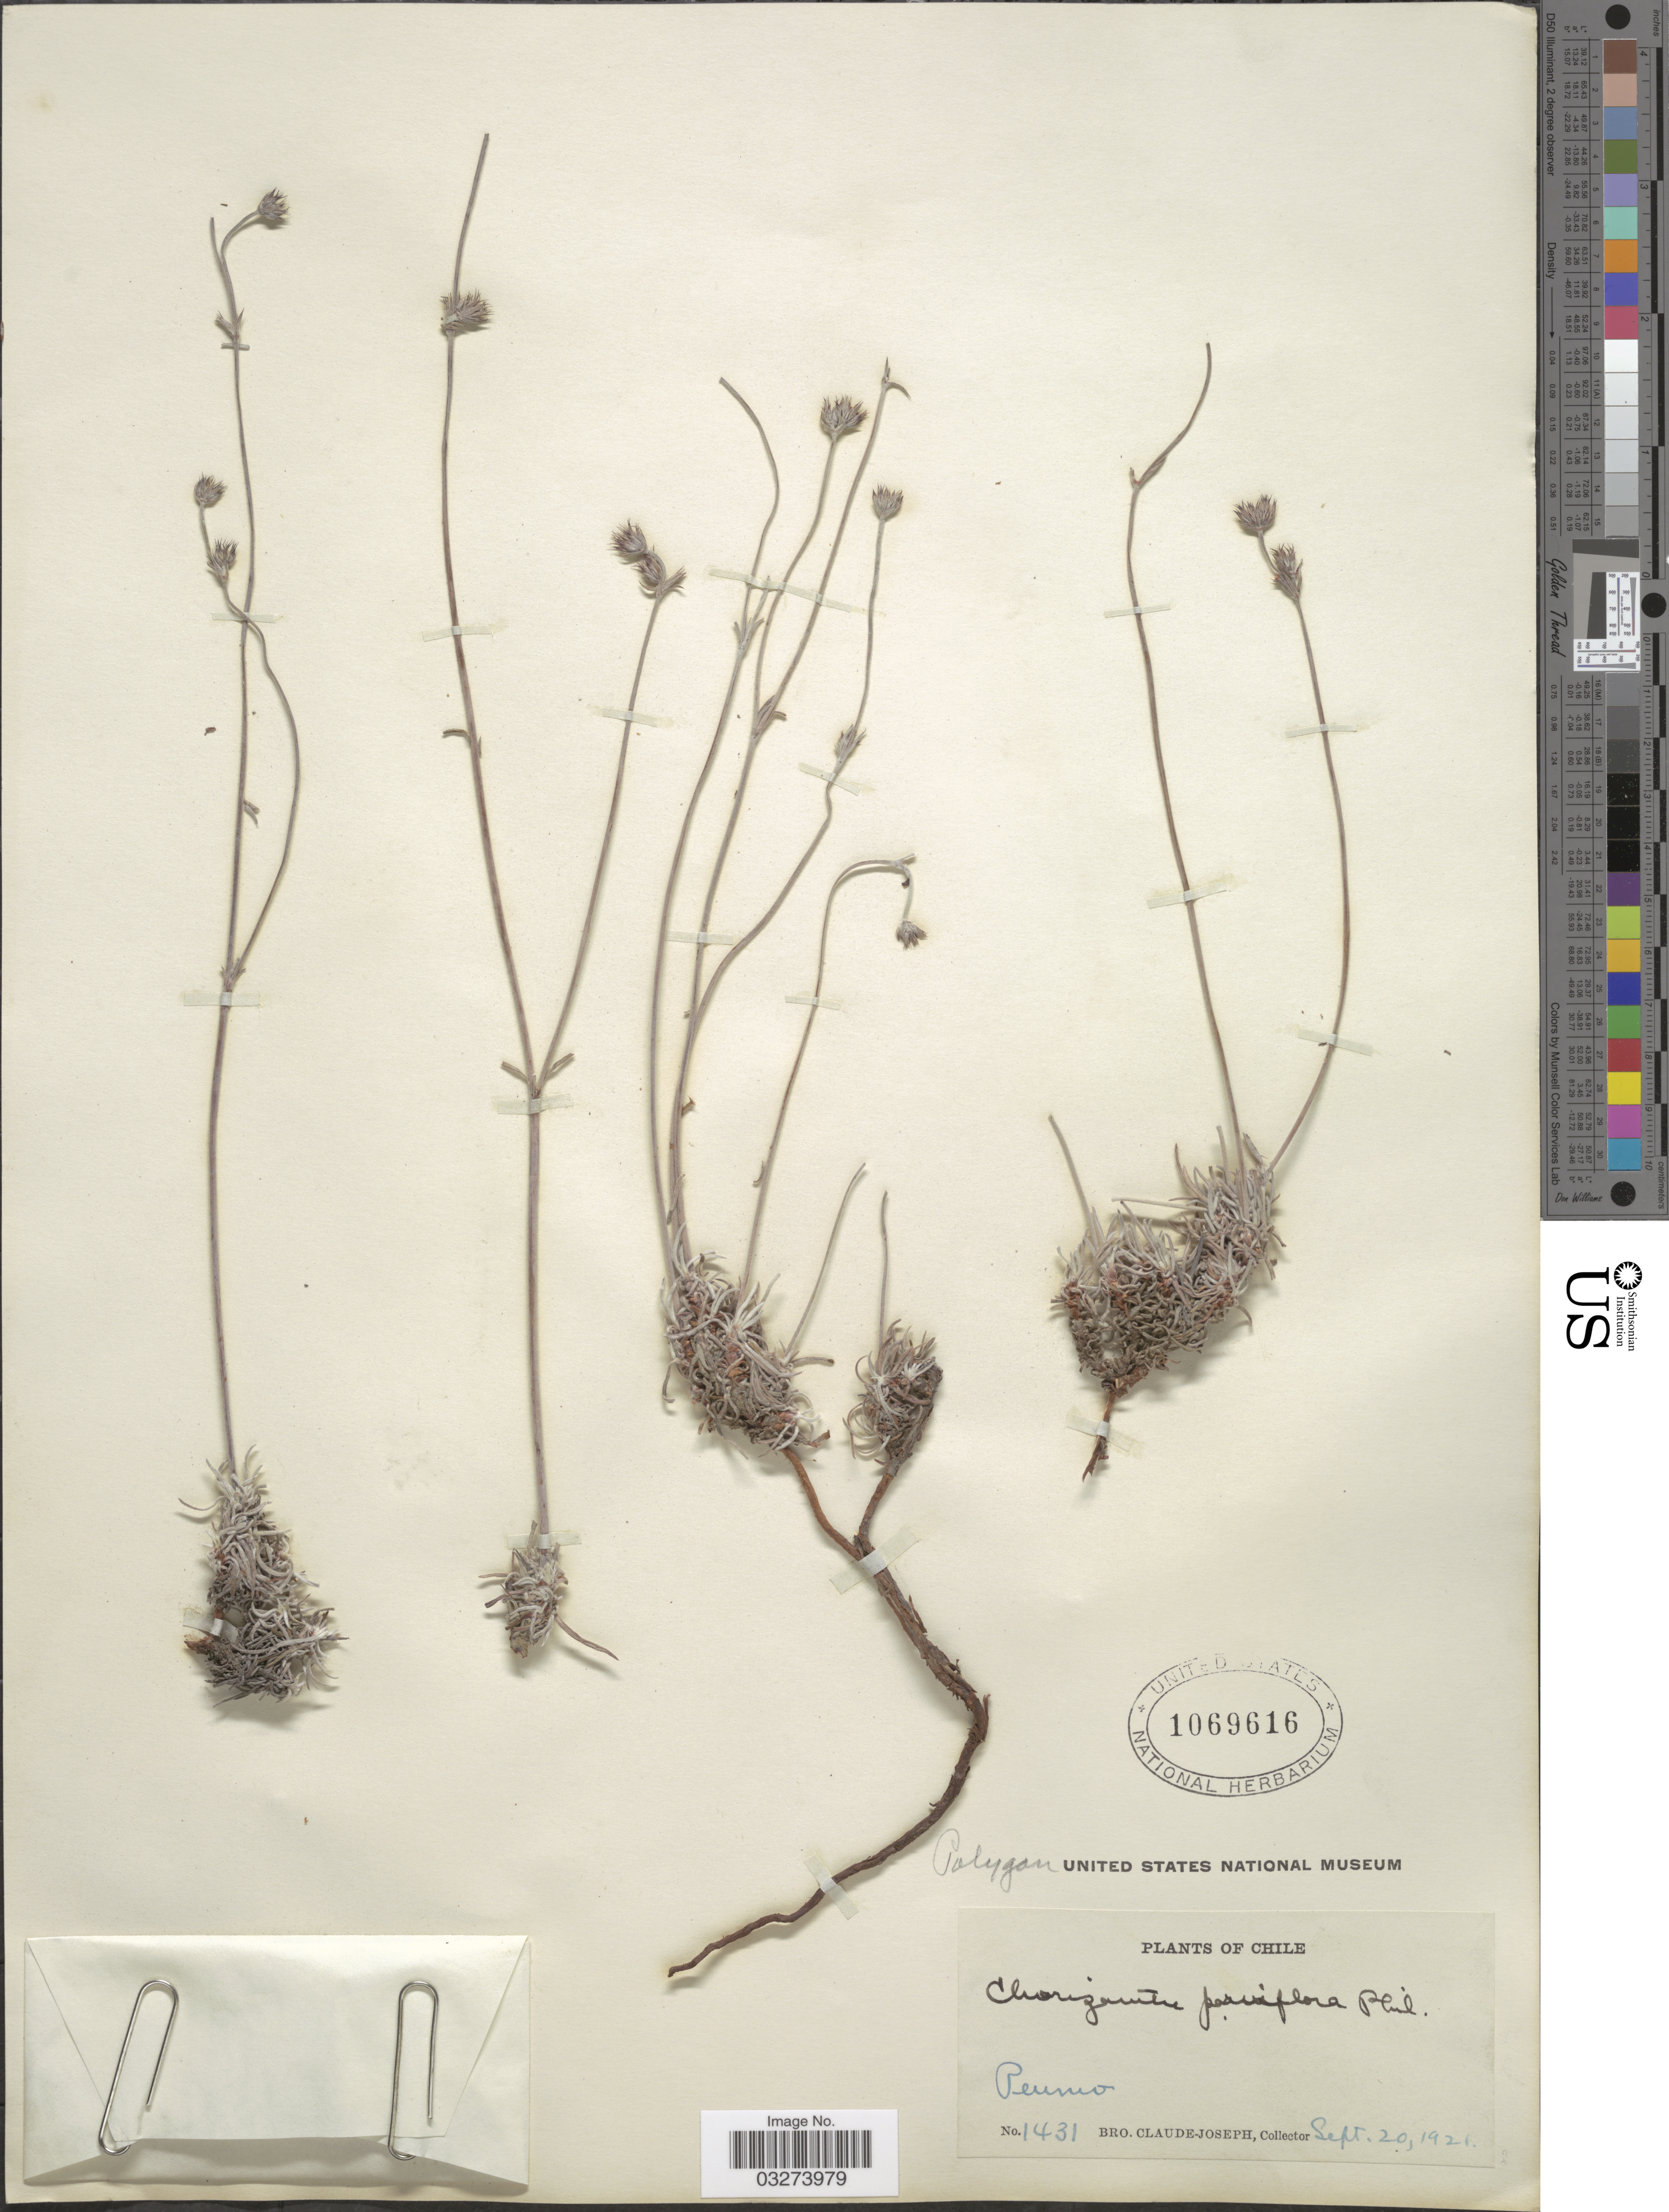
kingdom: Plantae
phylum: Tracheophyta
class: Magnoliopsida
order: Caryophyllales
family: Polygonaceae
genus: Chorizanthe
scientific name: Chorizanthe parviflora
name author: Phil.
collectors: Bro. Claude-Joseph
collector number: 1431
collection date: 1921-09-20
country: Chile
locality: Peumo.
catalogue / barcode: US 1069616